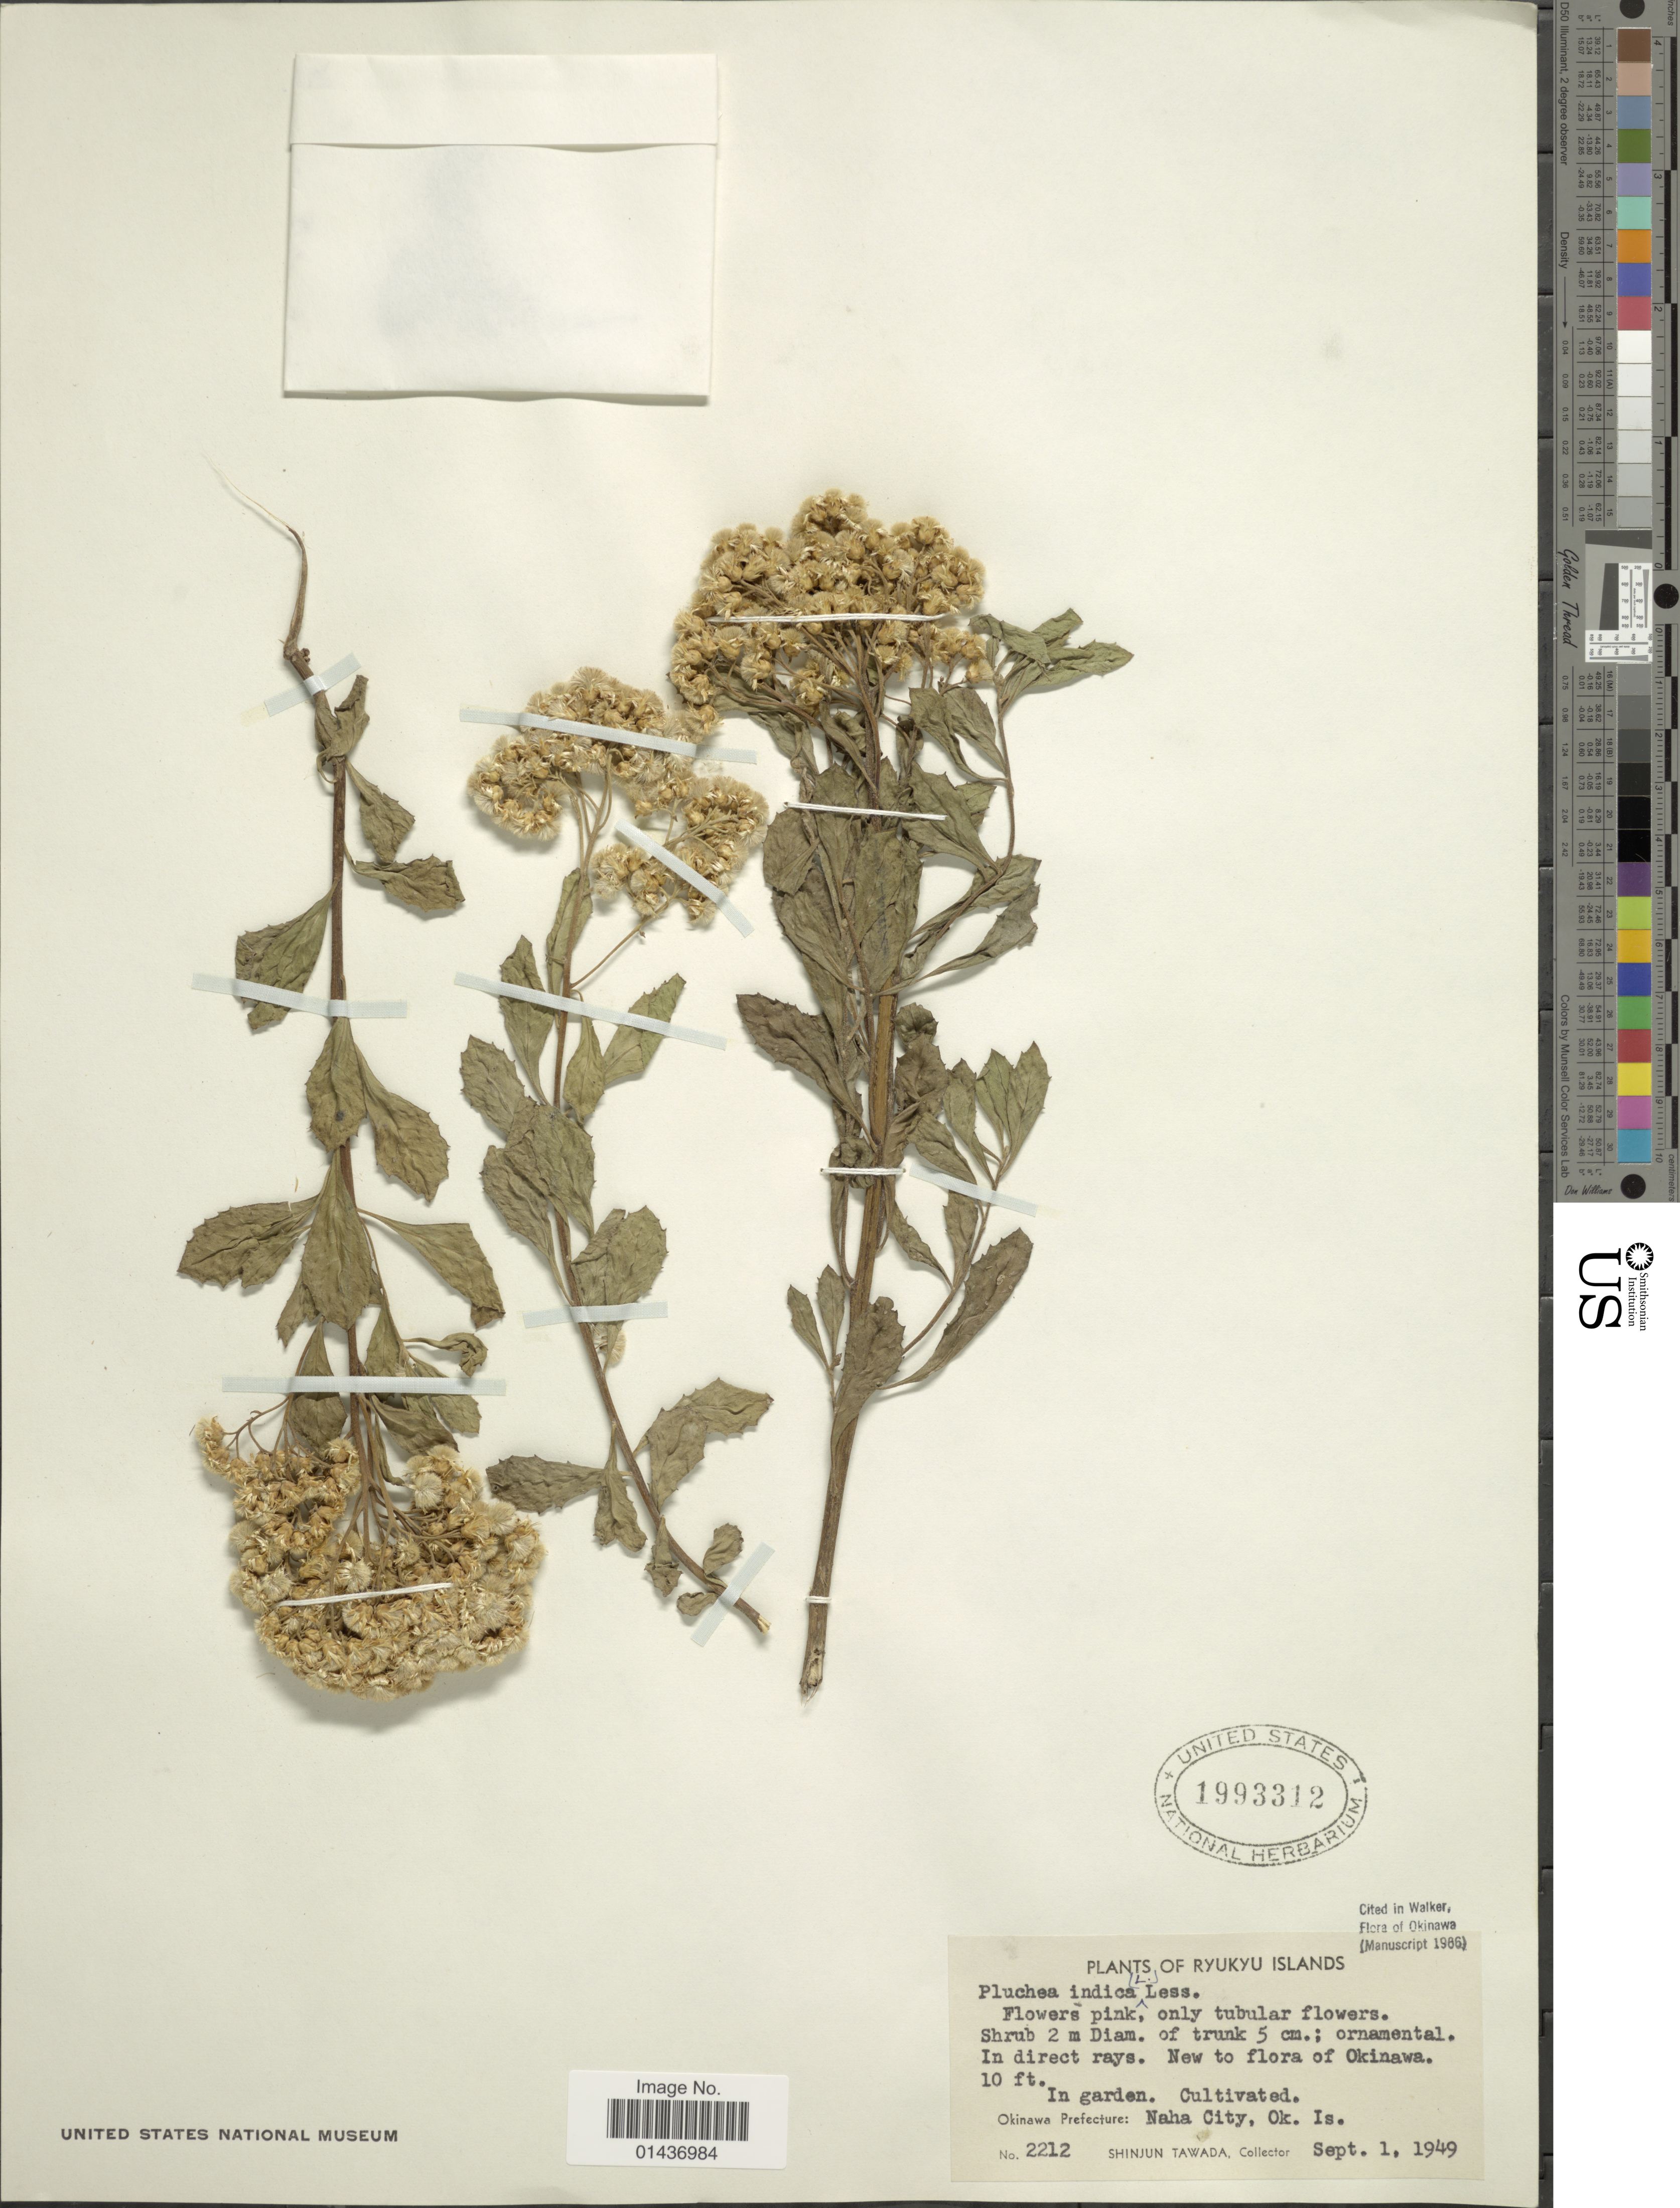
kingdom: Plantae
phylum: Tracheophyta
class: Magnoliopsida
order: Asterales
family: Asteraceae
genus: Pluchea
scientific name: Pluchea indica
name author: (L.) Less.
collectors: S. Tawada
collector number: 2212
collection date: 1949-09-01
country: Japan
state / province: Okinawa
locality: Ryukyu Islands, New to flora of Okinawa, In garden, Okinawa Prefecture: Naha City, Ok. Is.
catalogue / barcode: US 1993312